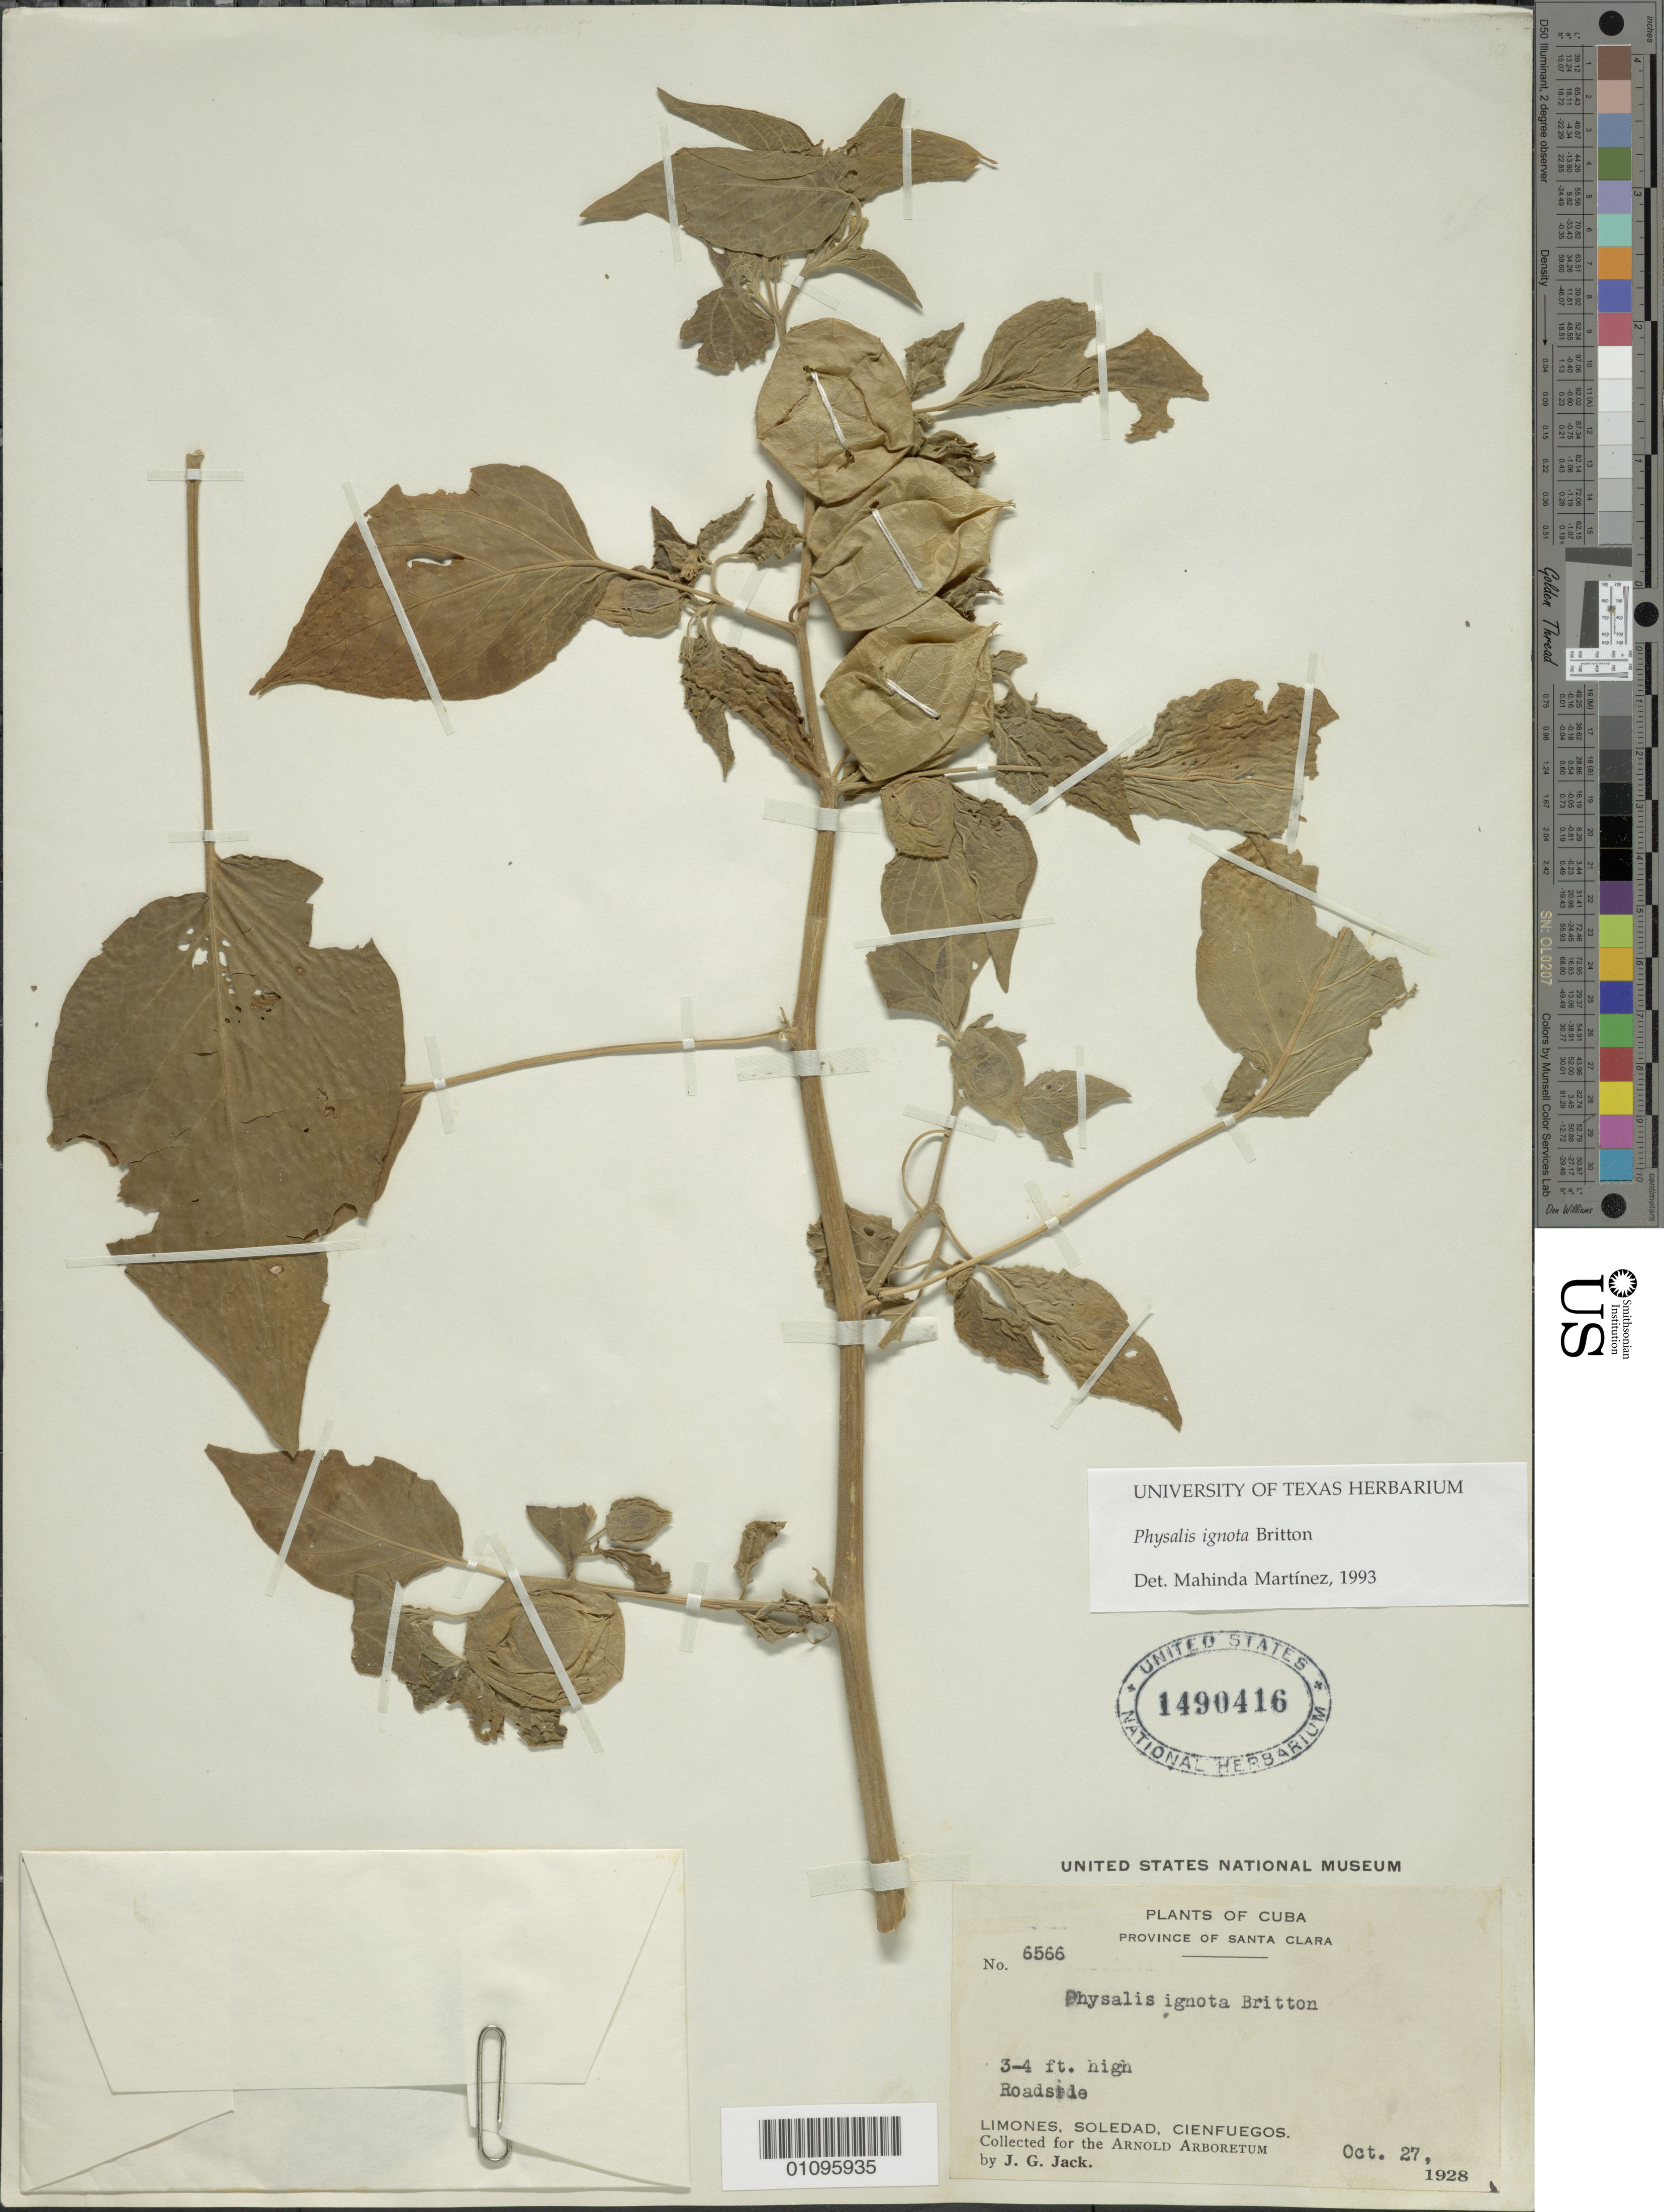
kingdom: Plantae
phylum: Tracheophyta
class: Magnoliopsida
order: Solanales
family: Solanaceae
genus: Physalis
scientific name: Physalis ignota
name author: Britton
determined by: Martinez, M.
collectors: J. G. Jack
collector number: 6566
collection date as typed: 27 Oct 1928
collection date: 1928-10-27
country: Cuba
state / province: Cienfuegos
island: Cuba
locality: Limones, Soledad, Cienfuegos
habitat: Roadside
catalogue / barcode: US 1490416